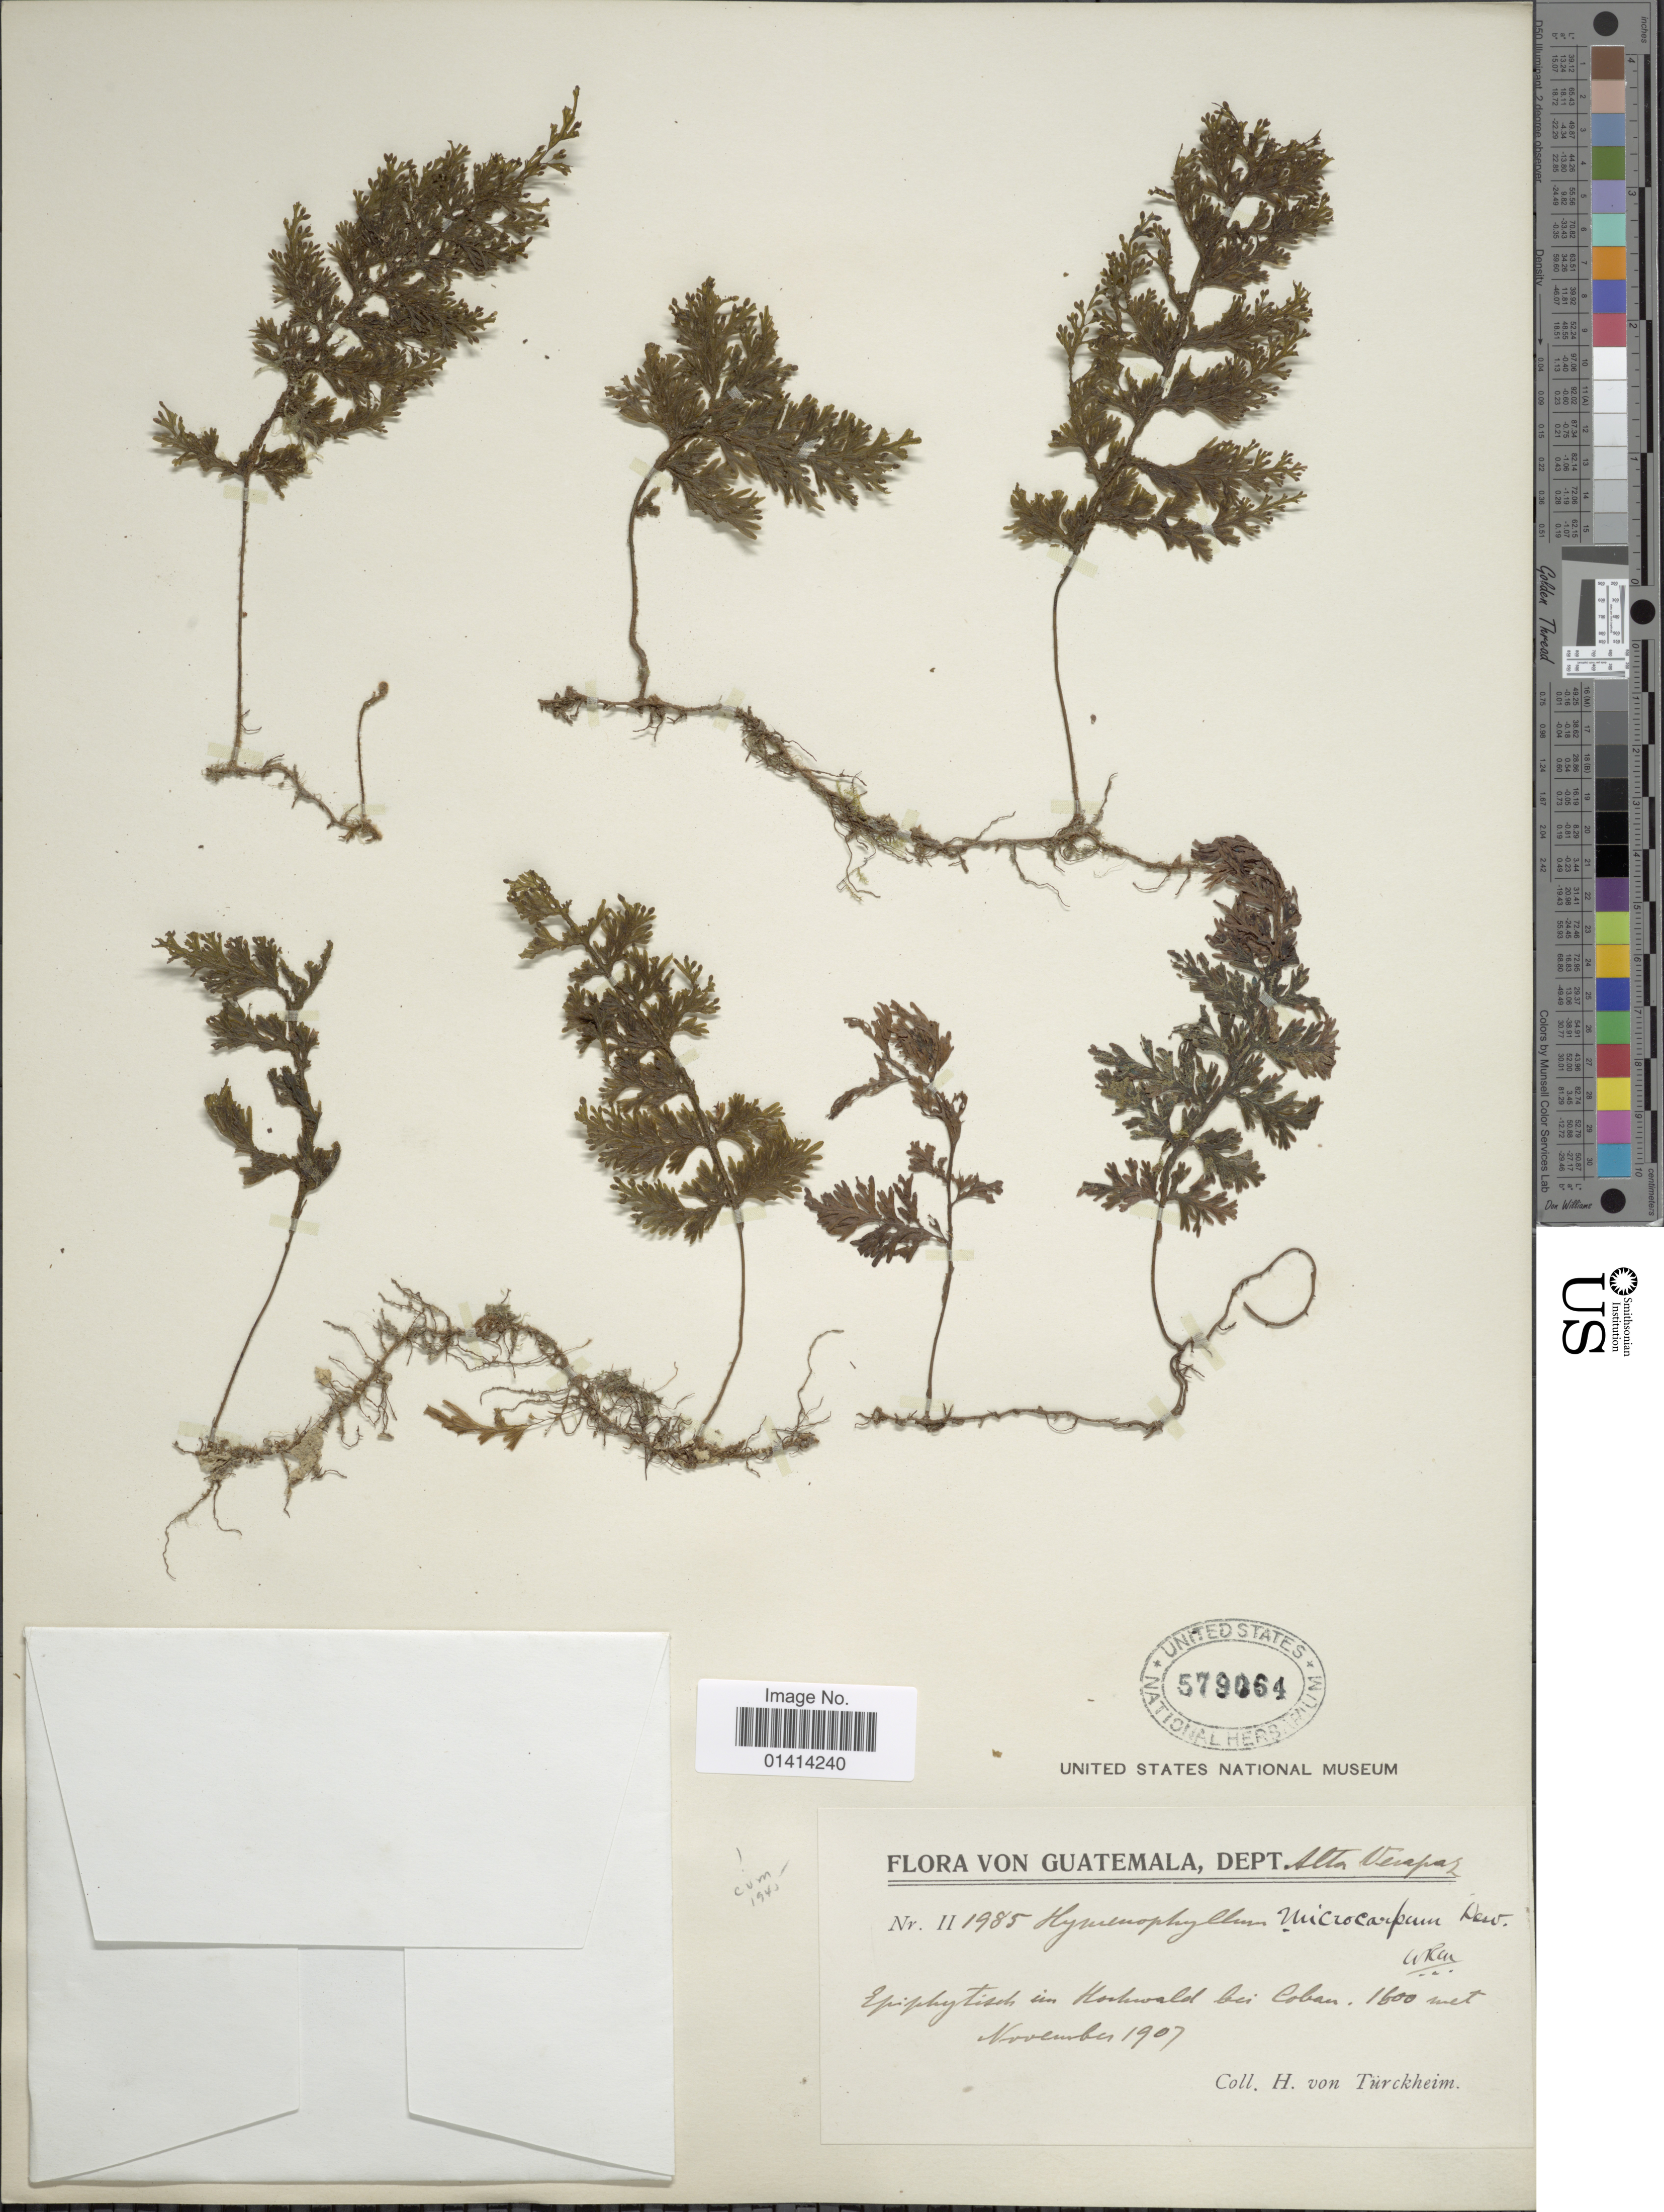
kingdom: Plantae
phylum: Tracheophyta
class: Polypodiopsida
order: Hymenophyllales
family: Hymenophyllaceae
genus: Hymenophyllum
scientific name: Hymenophyllum microcarpum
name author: (Desv.) Lellinger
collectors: H. von Türckheim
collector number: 1985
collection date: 1907-11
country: Guatemala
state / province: Alta Verapaz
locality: Dept Alta Verapaz, In Hochwald bei Coban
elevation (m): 1600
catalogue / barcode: US 579064